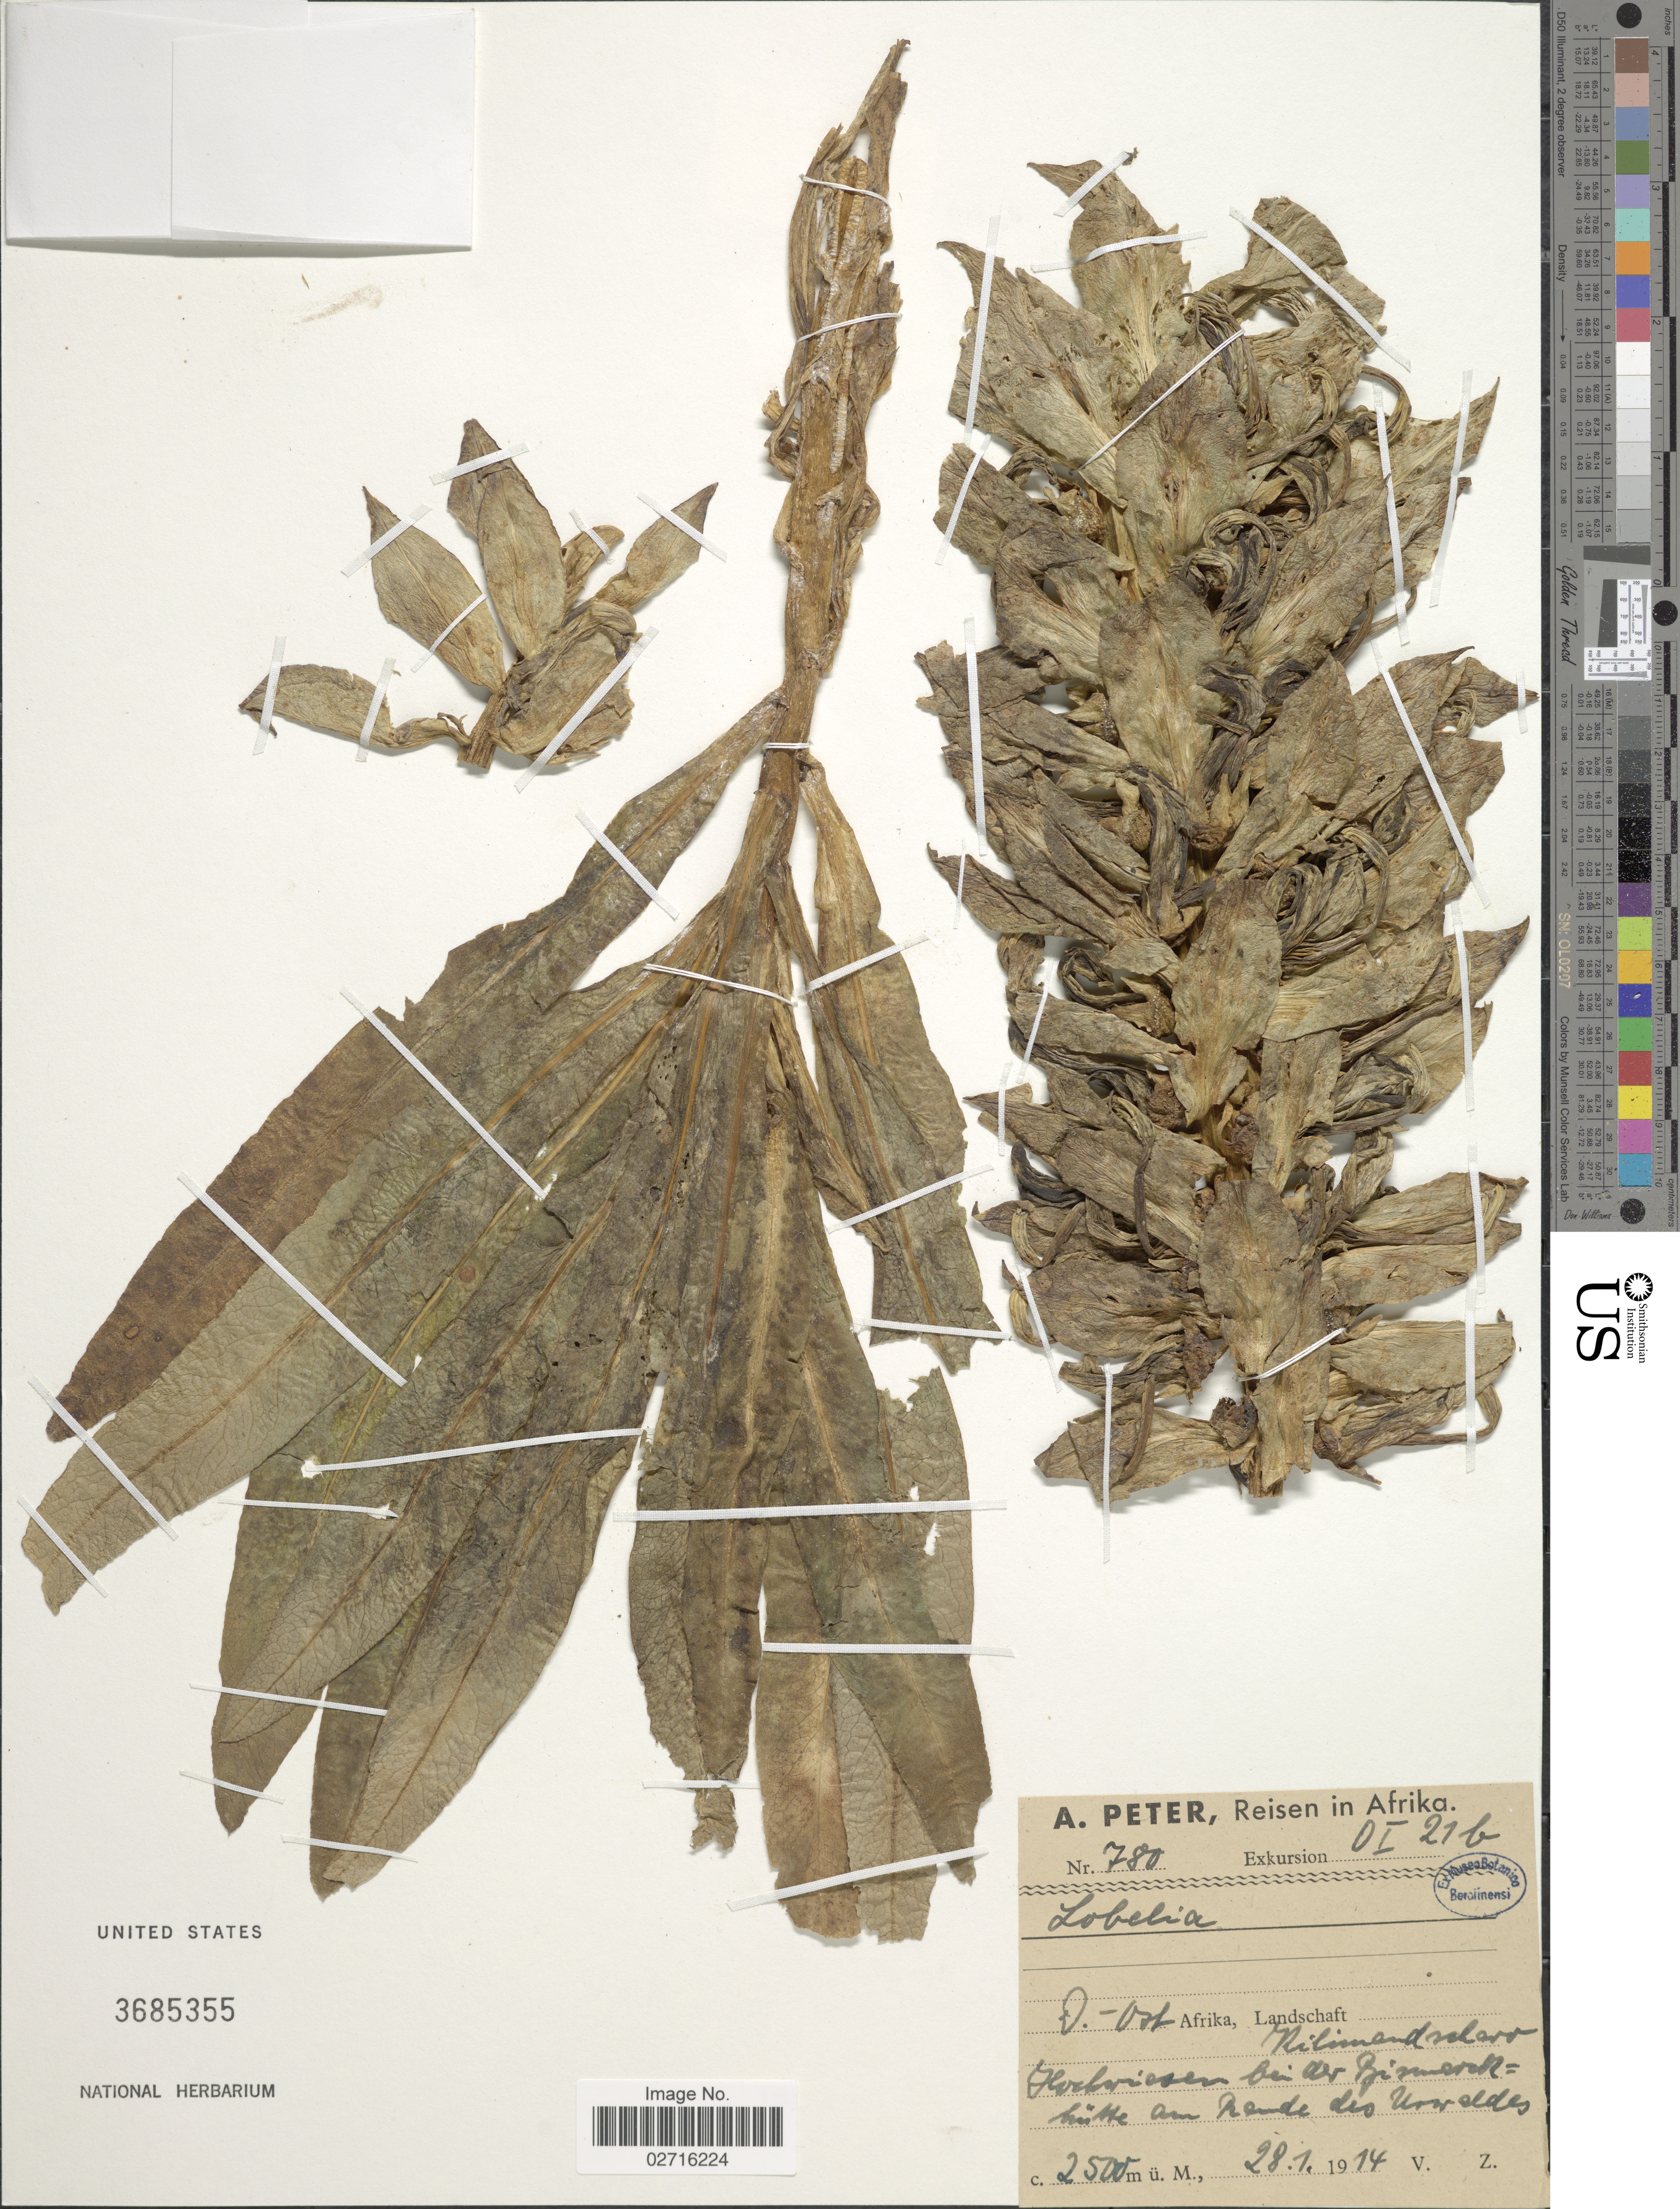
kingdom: Plantae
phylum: Tracheophyta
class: Magnoliopsida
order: Asterales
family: Campanulaceae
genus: Lobelia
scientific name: Lobelia sp.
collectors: A. Peter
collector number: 780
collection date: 1914-01-28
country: Tanzania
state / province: Kilimanjaro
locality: D.-Ost Afrika, Landschaft Kilimandscharo. Hochwiesen bei der Bismarckhütte am rande des Urwaldes.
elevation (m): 2500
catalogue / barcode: US 3685355